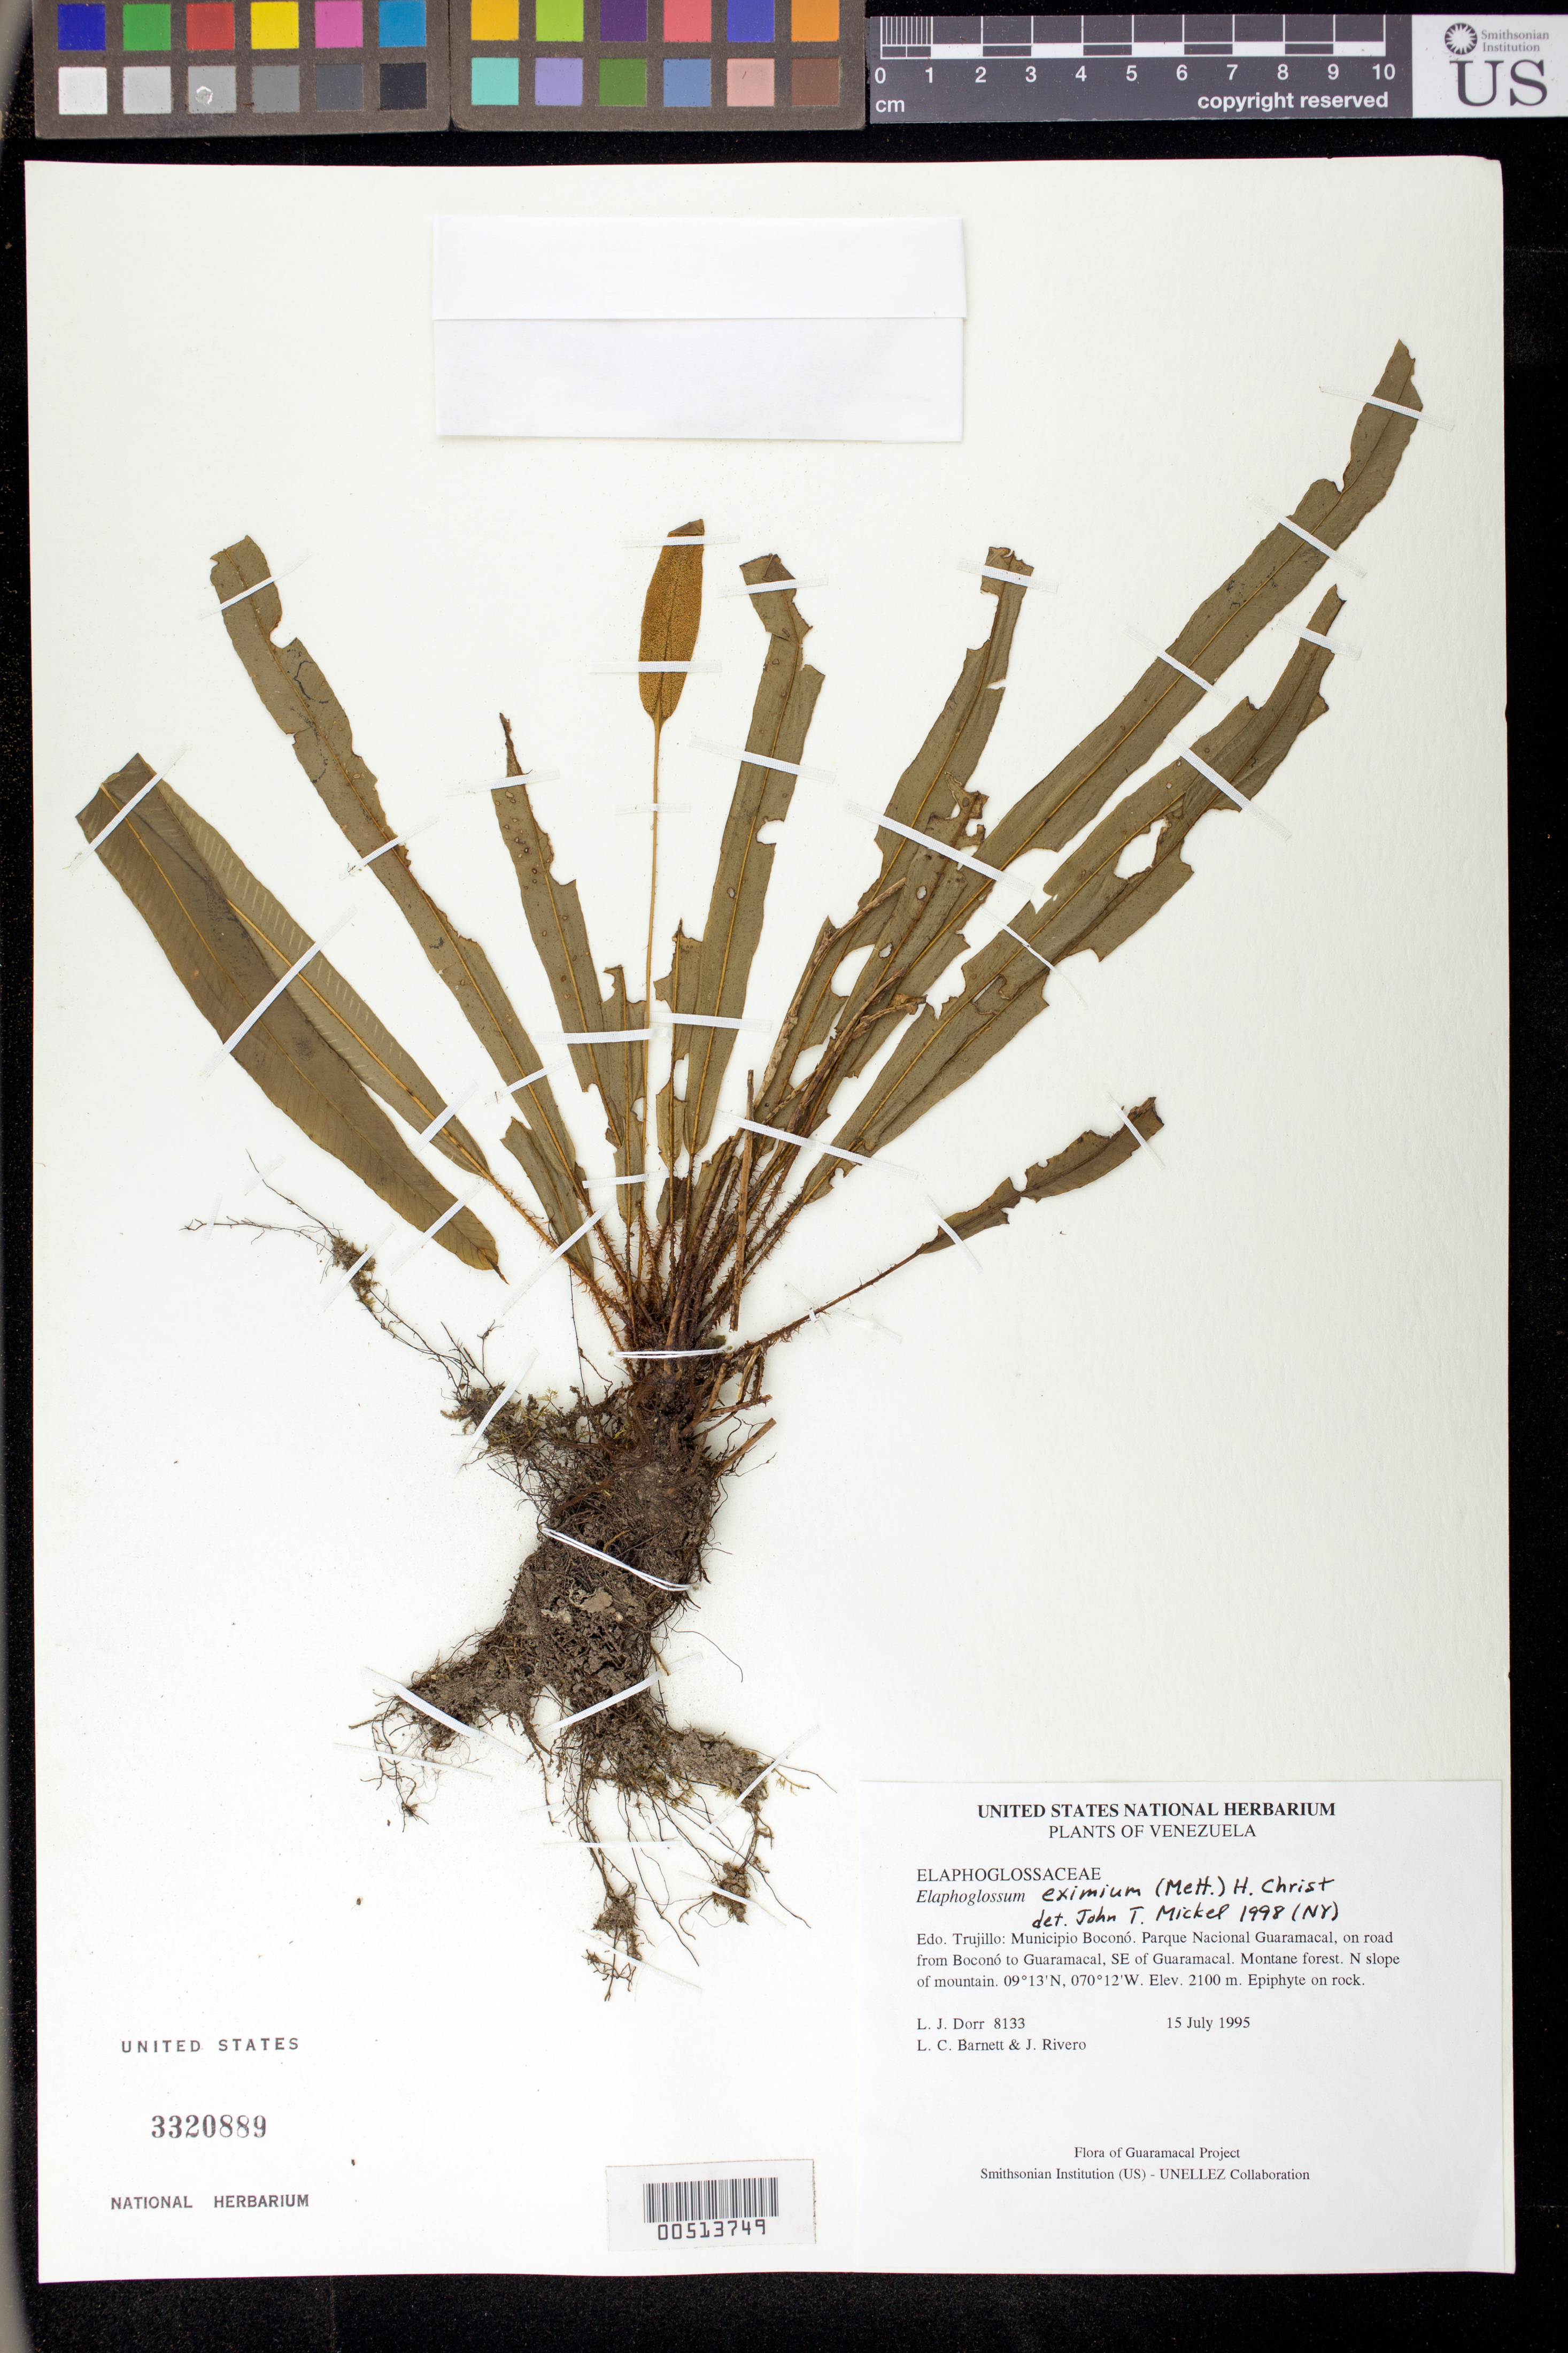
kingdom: Plantae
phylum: Tracheophyta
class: Polypodiopsida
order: Polypodiales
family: Dryopteridaceae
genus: Elaphoglossum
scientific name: Elaphoglossum eximium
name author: (Mett.) Christ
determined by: Mickel, J. T., (NY), New York Botanical Garden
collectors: L. J. Dorr, L. C. Barnett & J. Rivero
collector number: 8133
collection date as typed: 15 Jul 1995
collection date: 1995-07-15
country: Venezuela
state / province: Trujillo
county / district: Boconó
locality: Parque Nacional Guaramacal, road from Boconó to Guaramacal, SE of Boconó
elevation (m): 2100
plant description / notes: PORT, US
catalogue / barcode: US 3320889